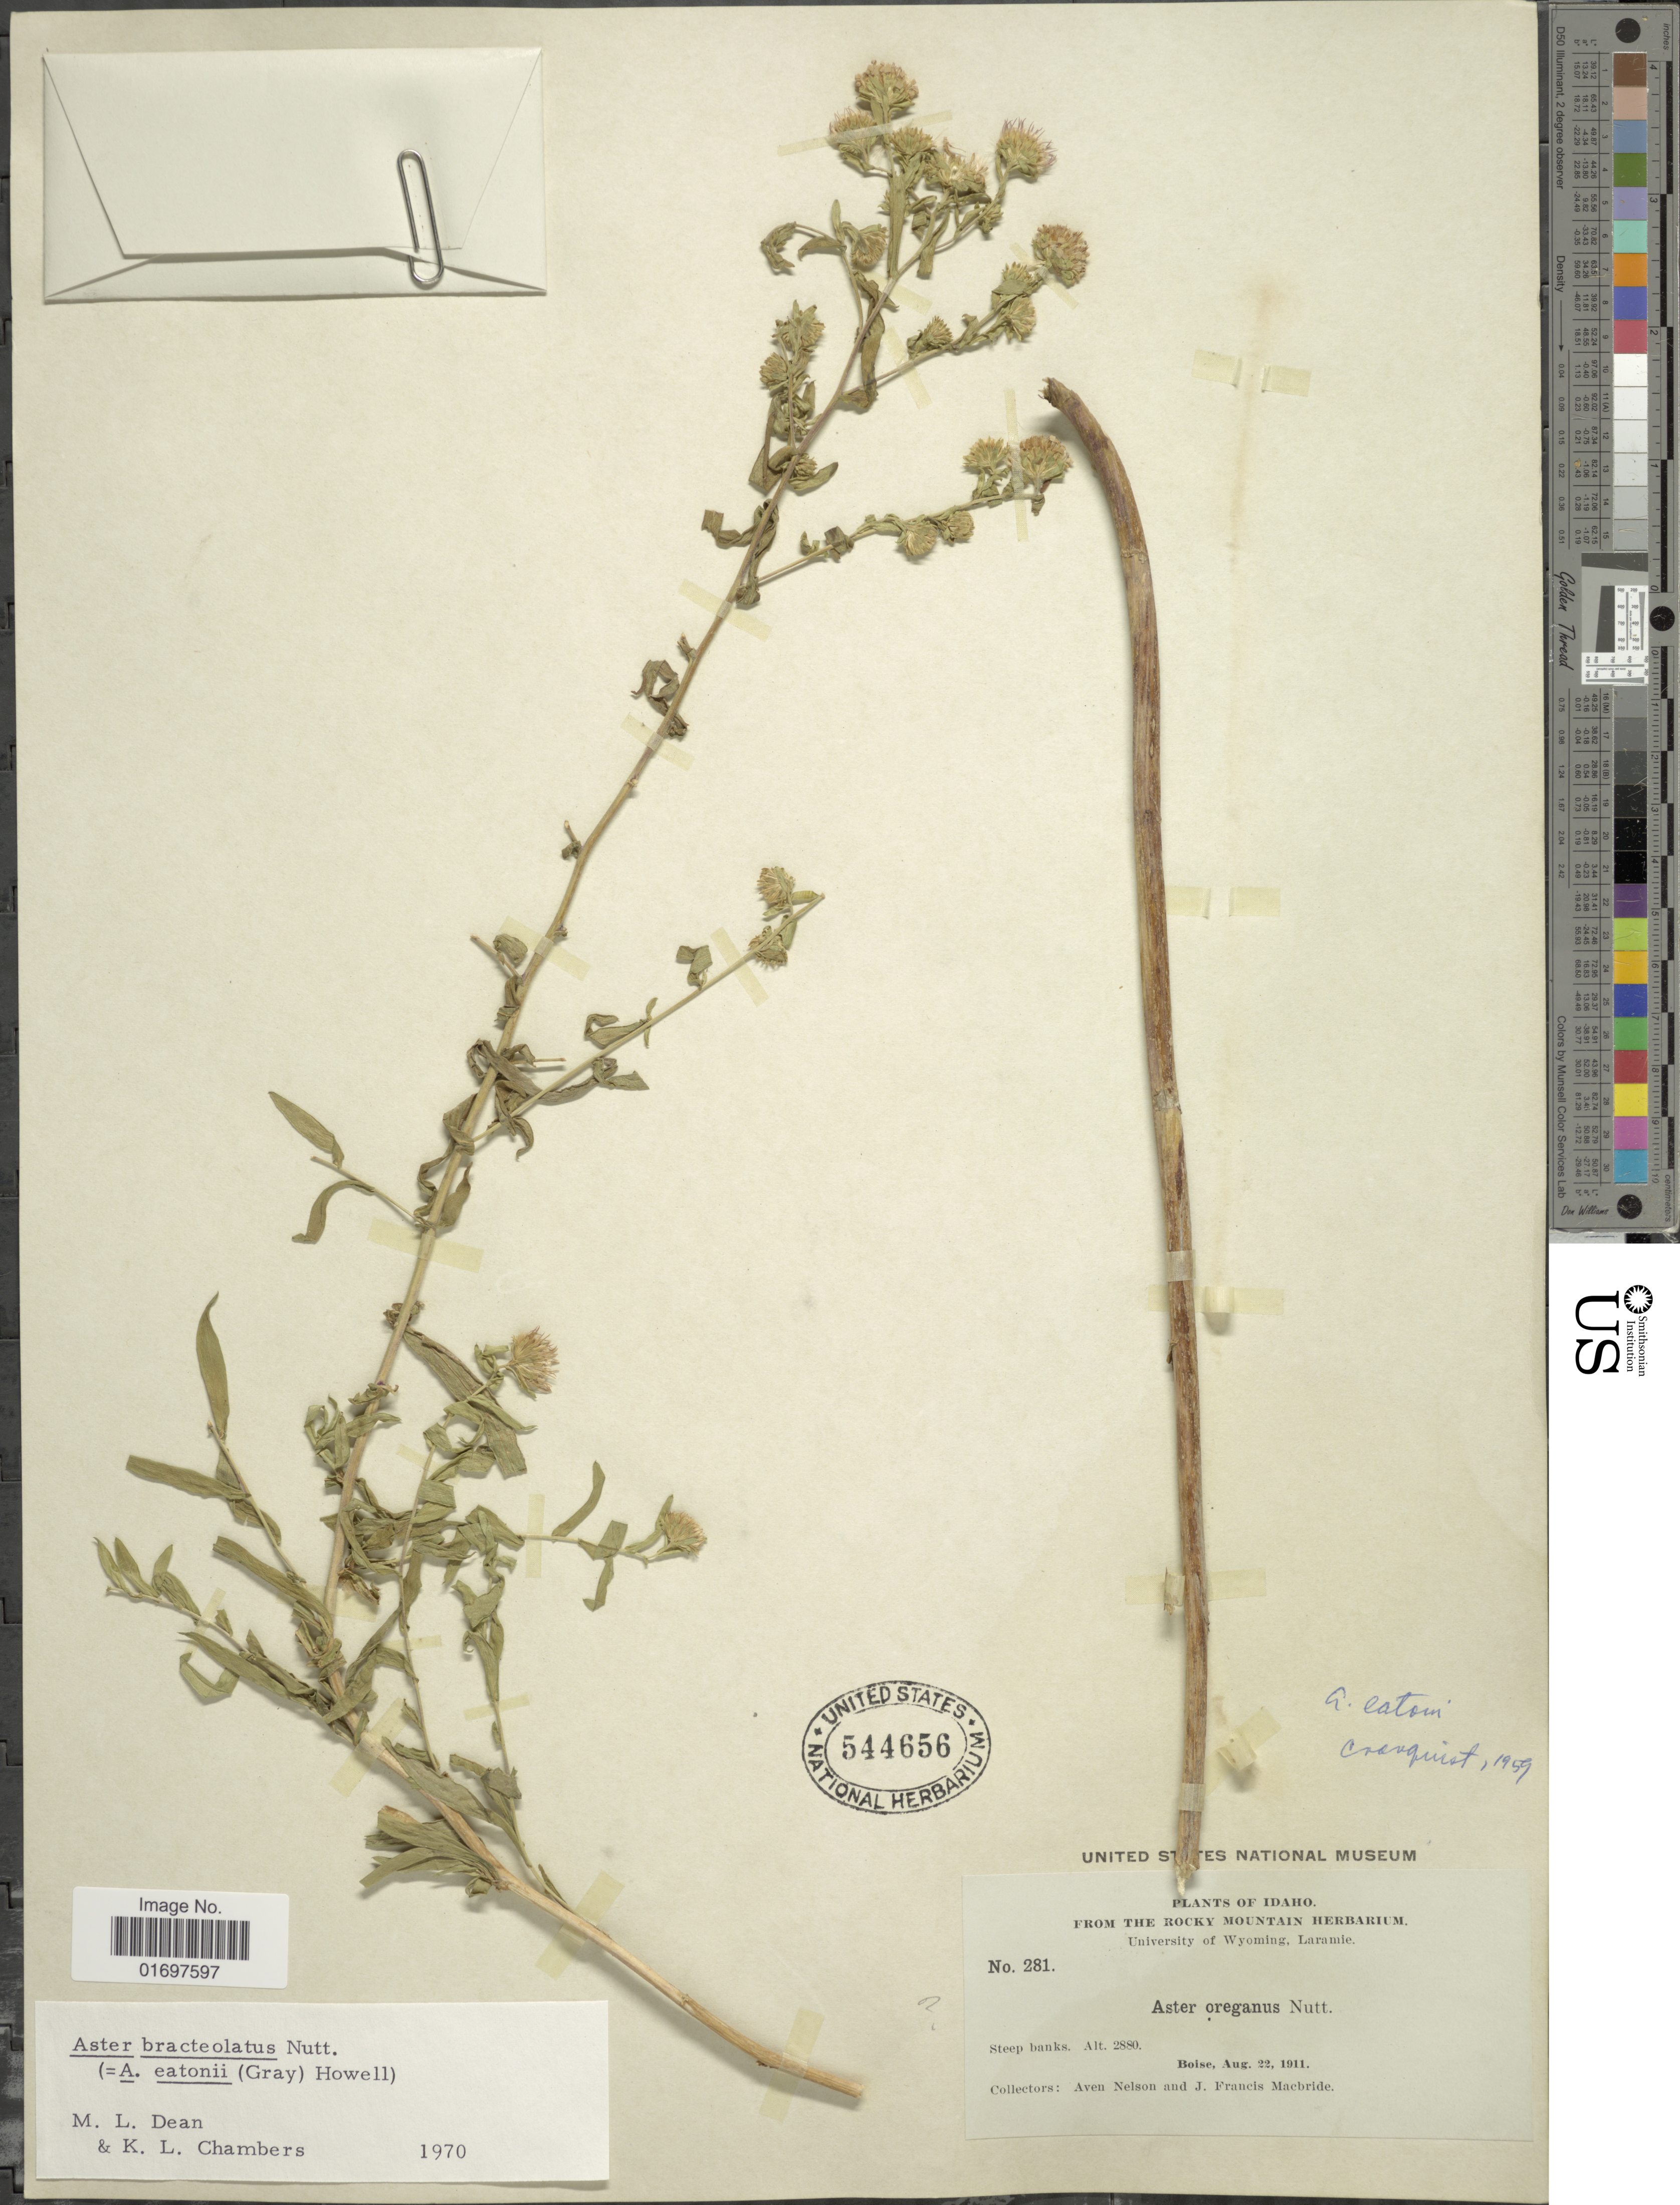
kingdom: Plantae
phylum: Tracheophyta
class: Magnoliopsida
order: Asterales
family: Asteraceae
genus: Symphyotrichum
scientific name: Symphyotrichum bracteolatum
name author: (Nutt.) G.L. Nesom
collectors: A. Nelson & J. F. Macbride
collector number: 281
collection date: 1911-08-22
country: United States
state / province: Idaho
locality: Steep banks, Boise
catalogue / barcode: US 544656